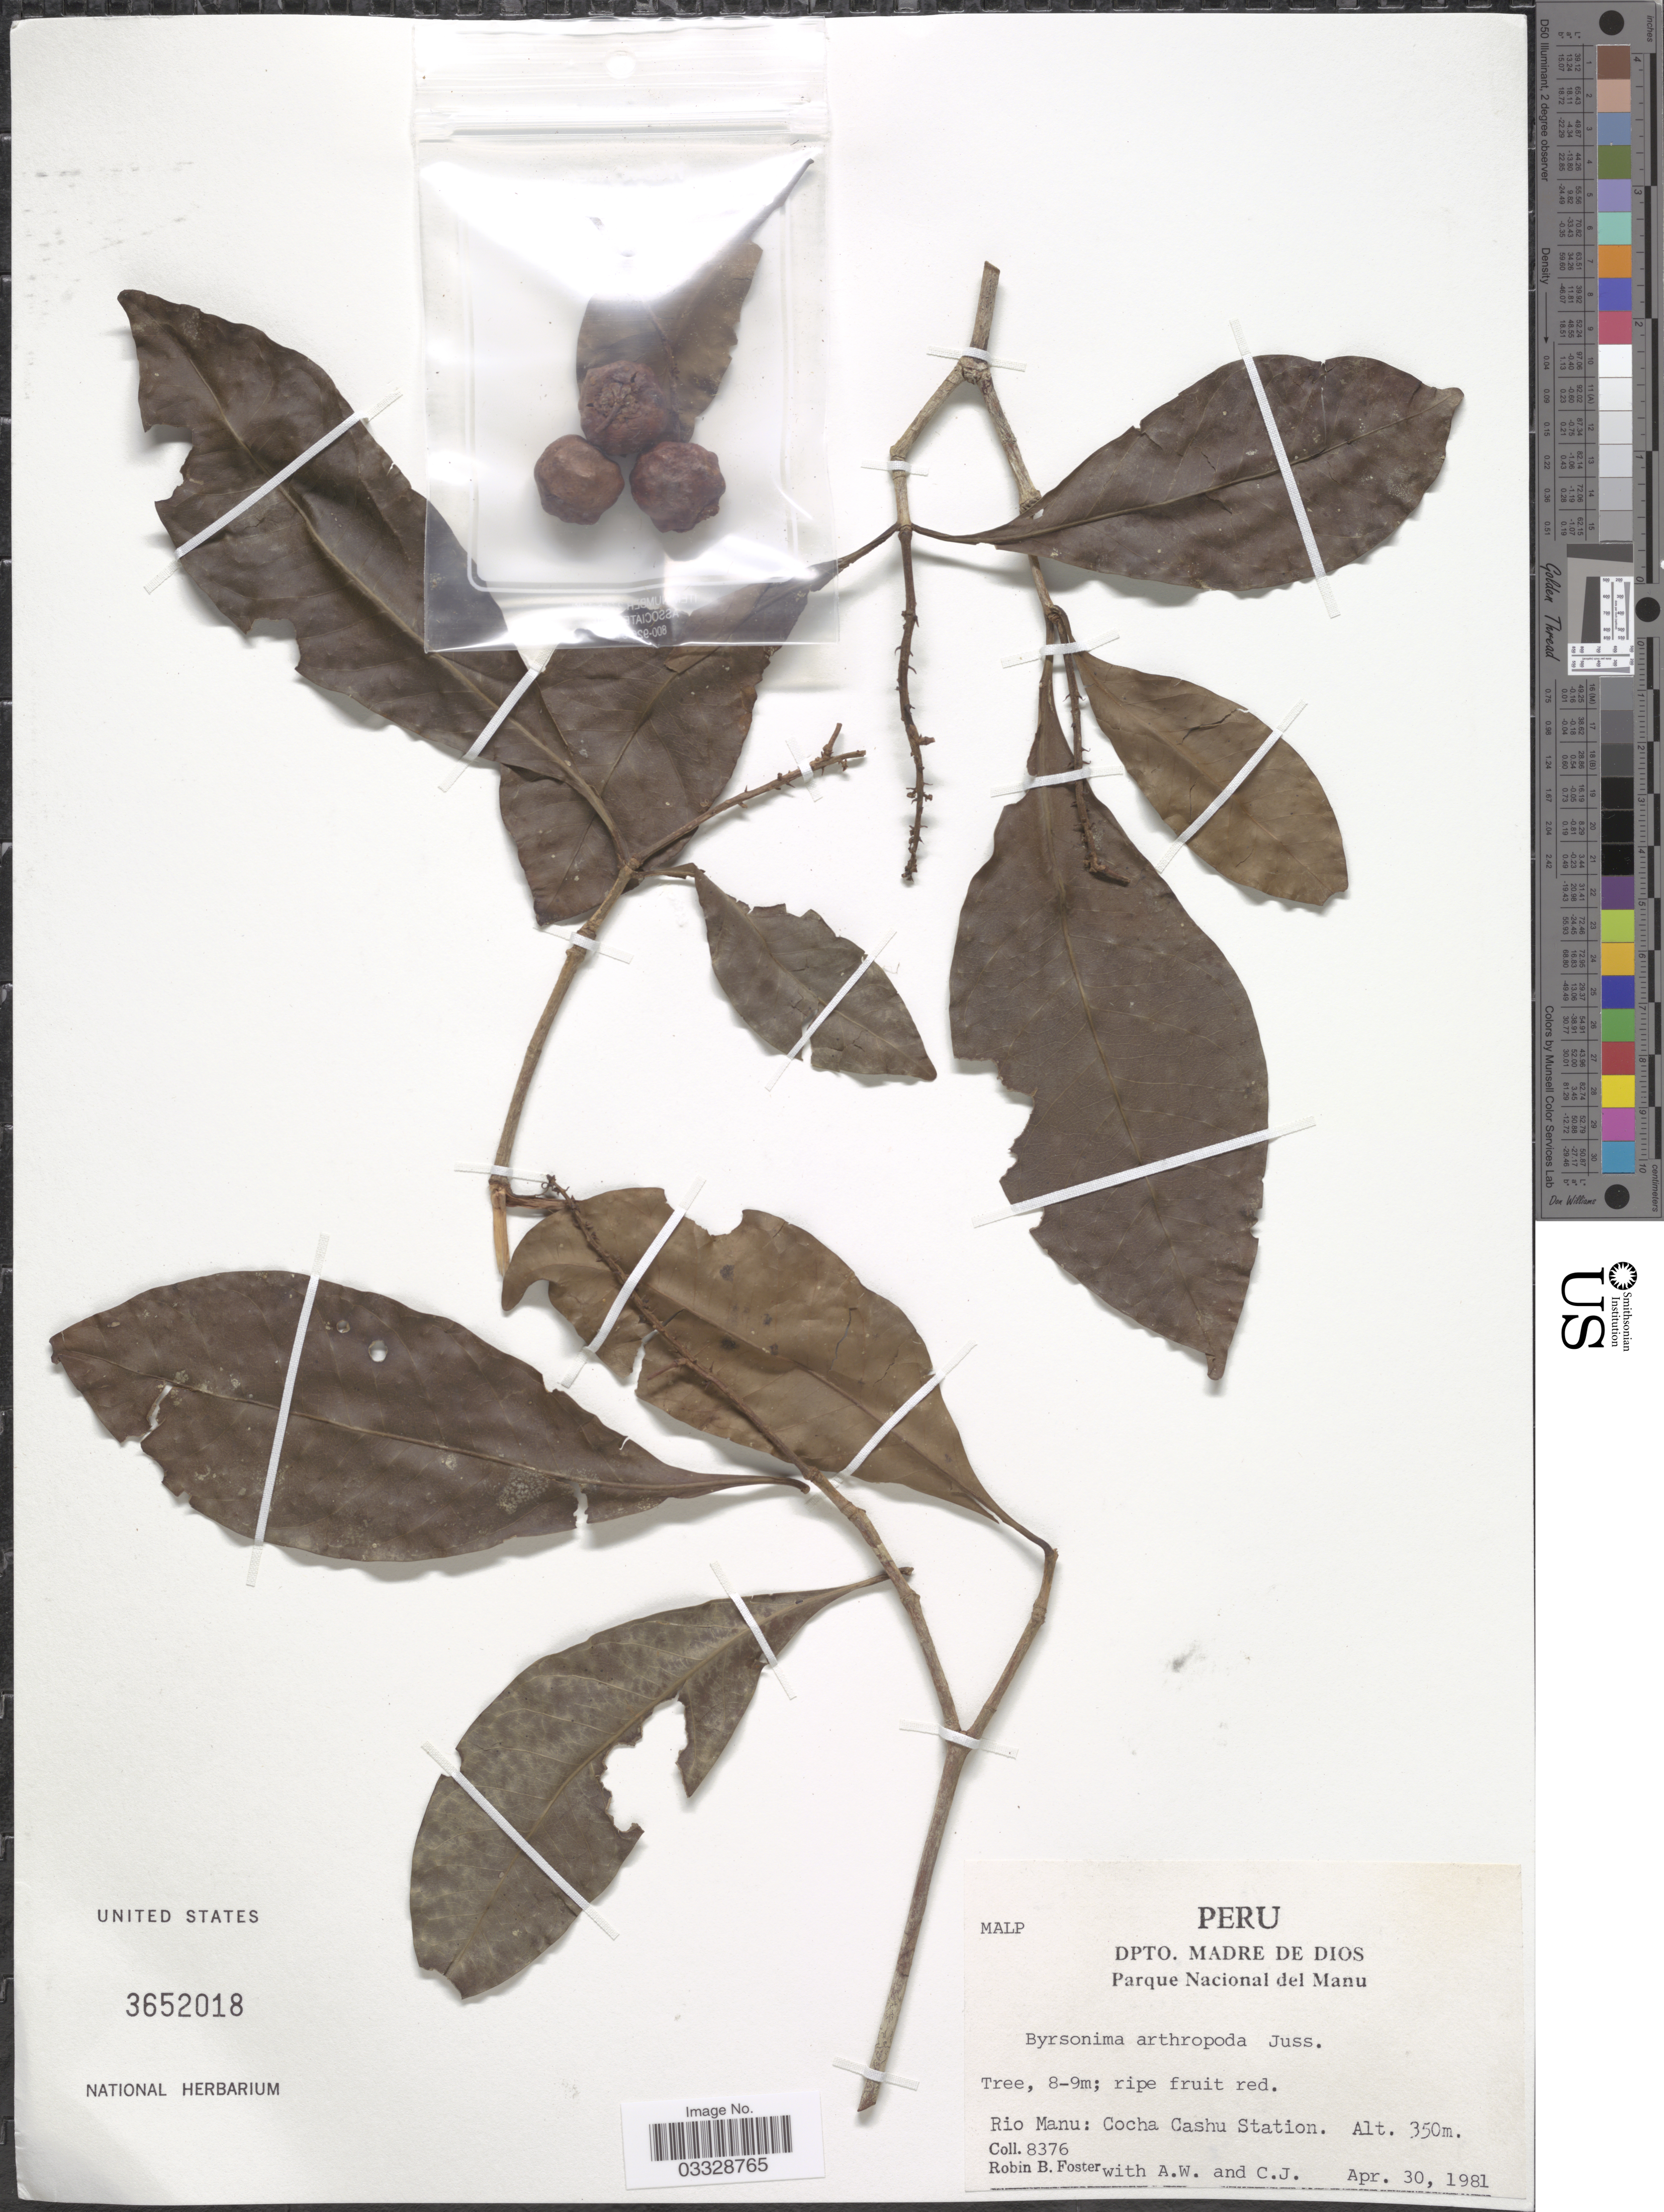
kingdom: Plantae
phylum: Tracheophyta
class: Magnoliopsida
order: Malpighiales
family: Malpighiaceae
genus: Byrsonima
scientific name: Byrsonima arthropoda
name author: A. Juss.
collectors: R. B. Foster, A. W. & C. J.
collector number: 8376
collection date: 1981-04-30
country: Peru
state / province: Madre de Dios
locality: Dpto. Madre de Dios. parque Nacional del Manu. Rio Manu: Cocha Cashu Station.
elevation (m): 350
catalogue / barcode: US 3652018